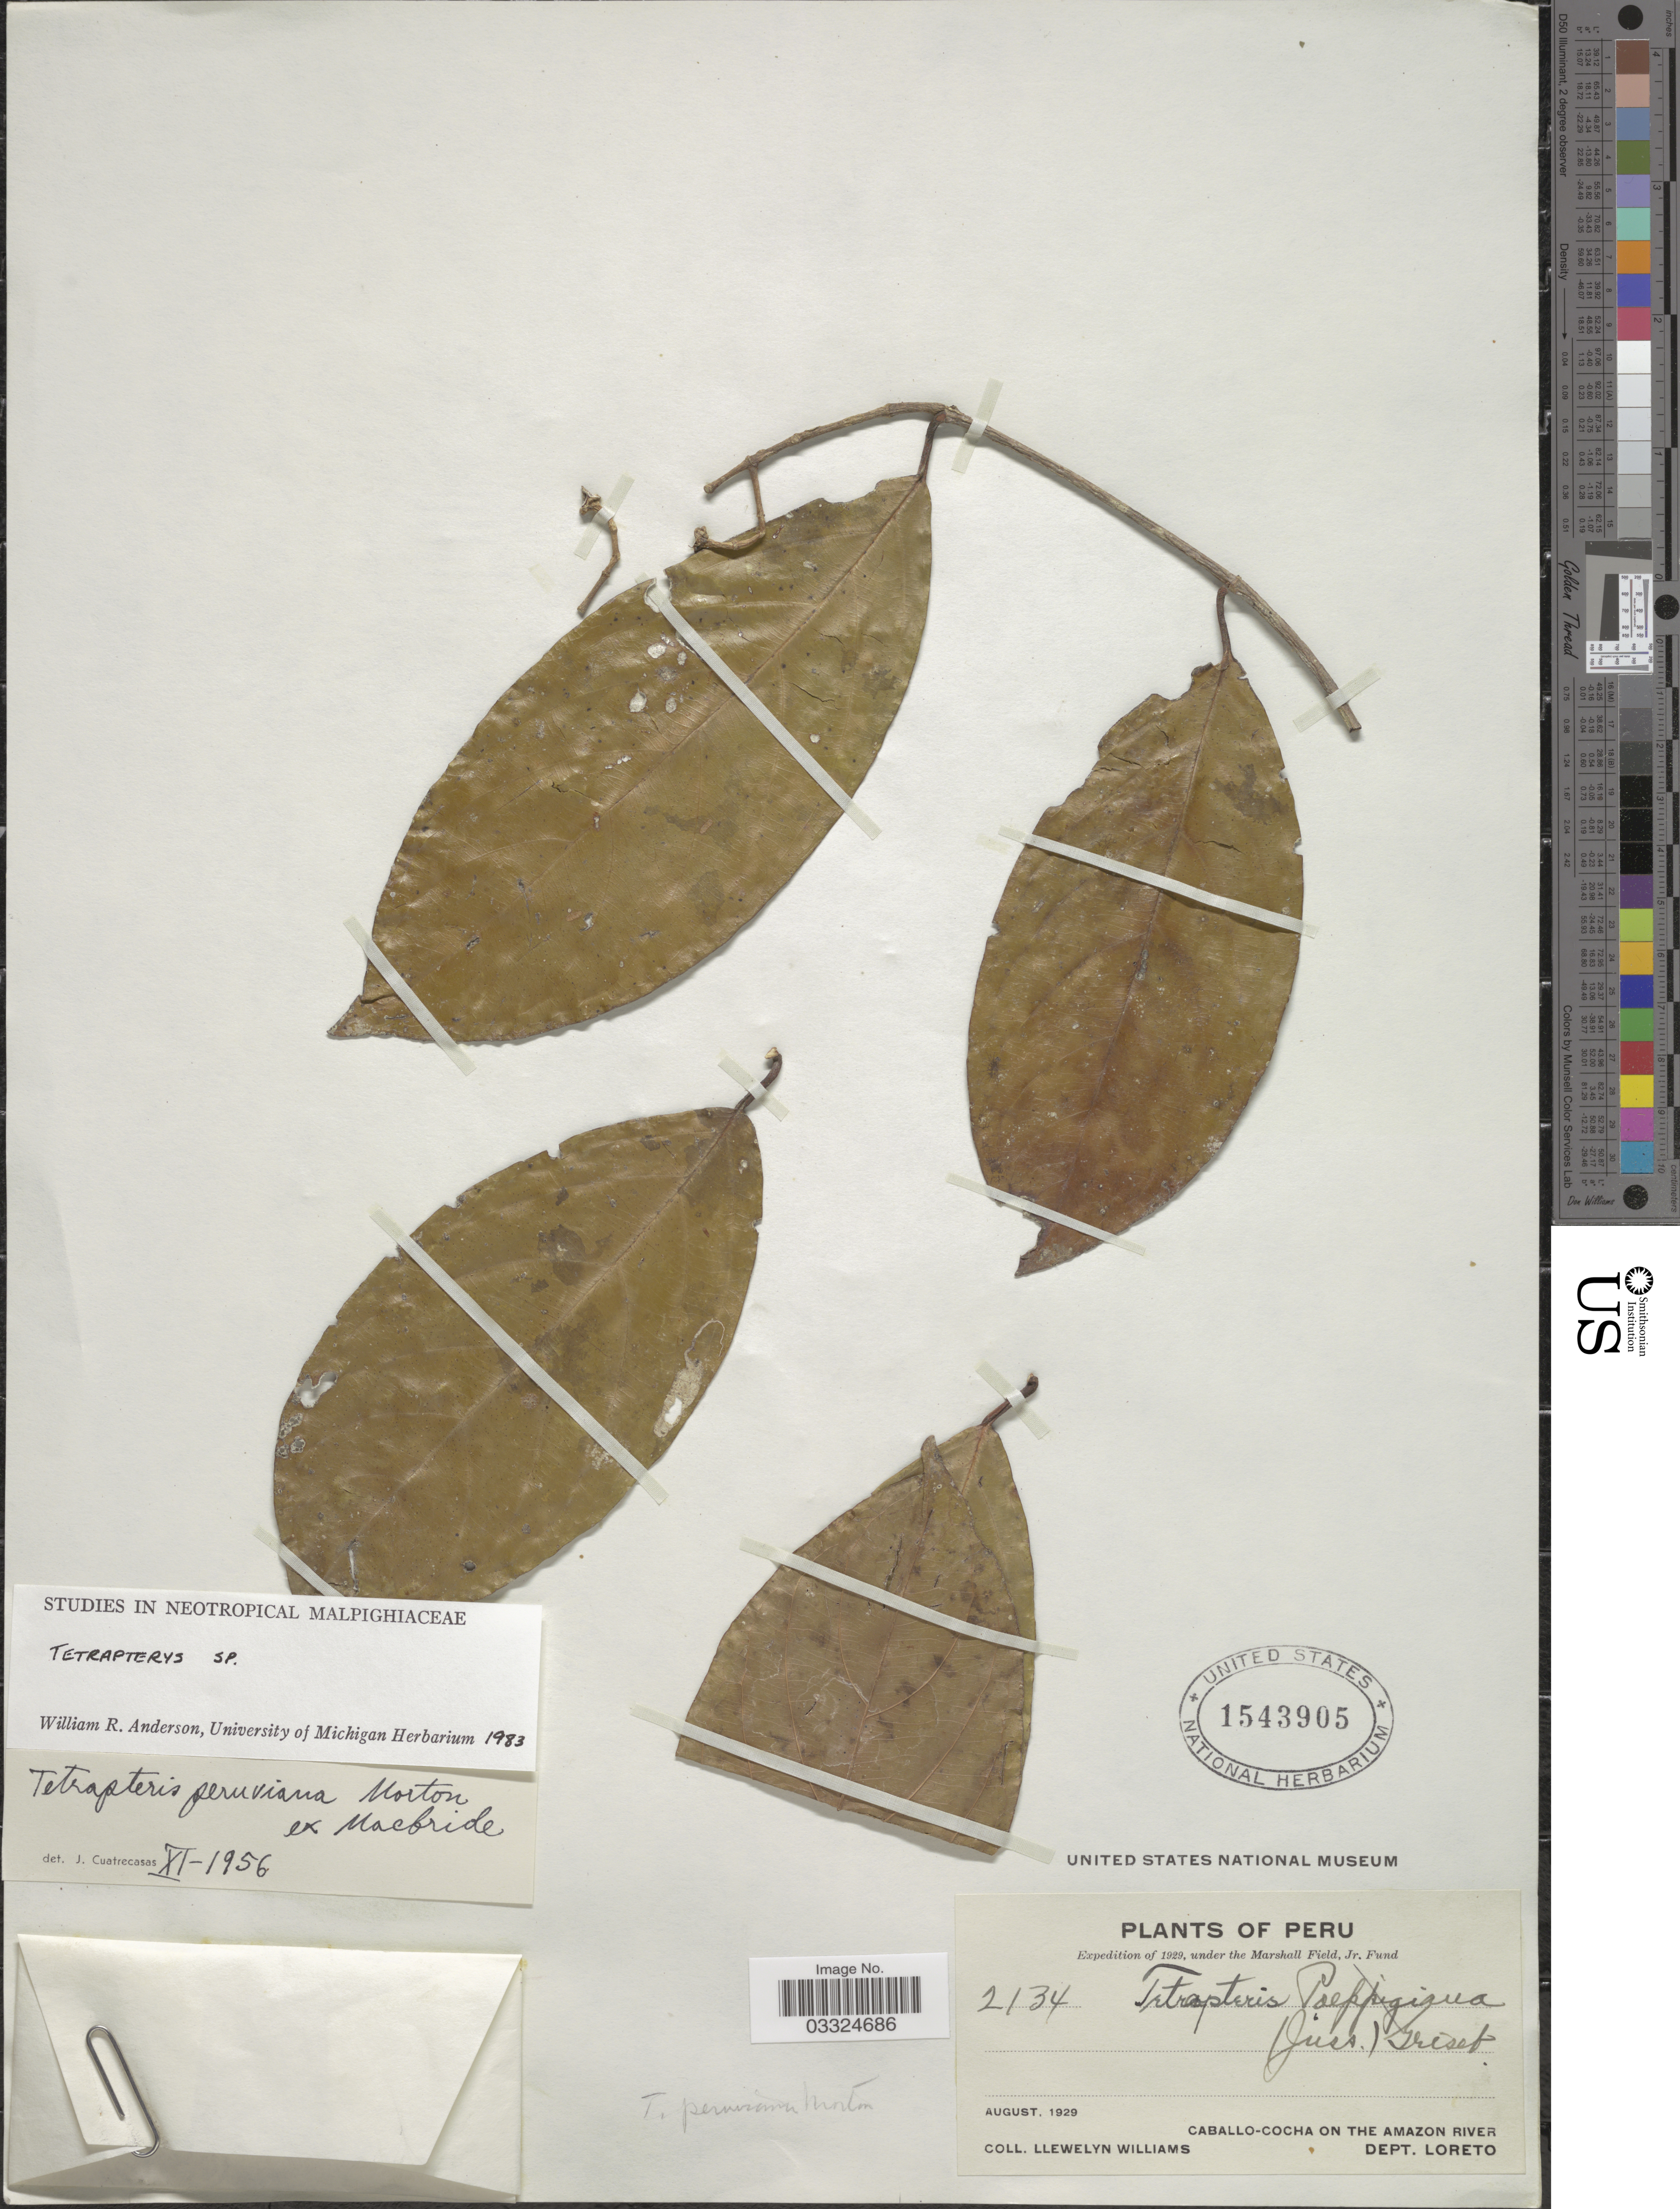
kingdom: Plantae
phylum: Tracheophyta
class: Magnoliopsida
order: Malpighiales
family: Malpighiaceae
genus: Tetrapterys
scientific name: Tetrapterys sp.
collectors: Ll. Williams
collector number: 2134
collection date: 1929-08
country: Peru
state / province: Loreto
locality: Caballo-Cocha on the Amazon river. Dept. Loreto.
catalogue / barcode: US 1543905